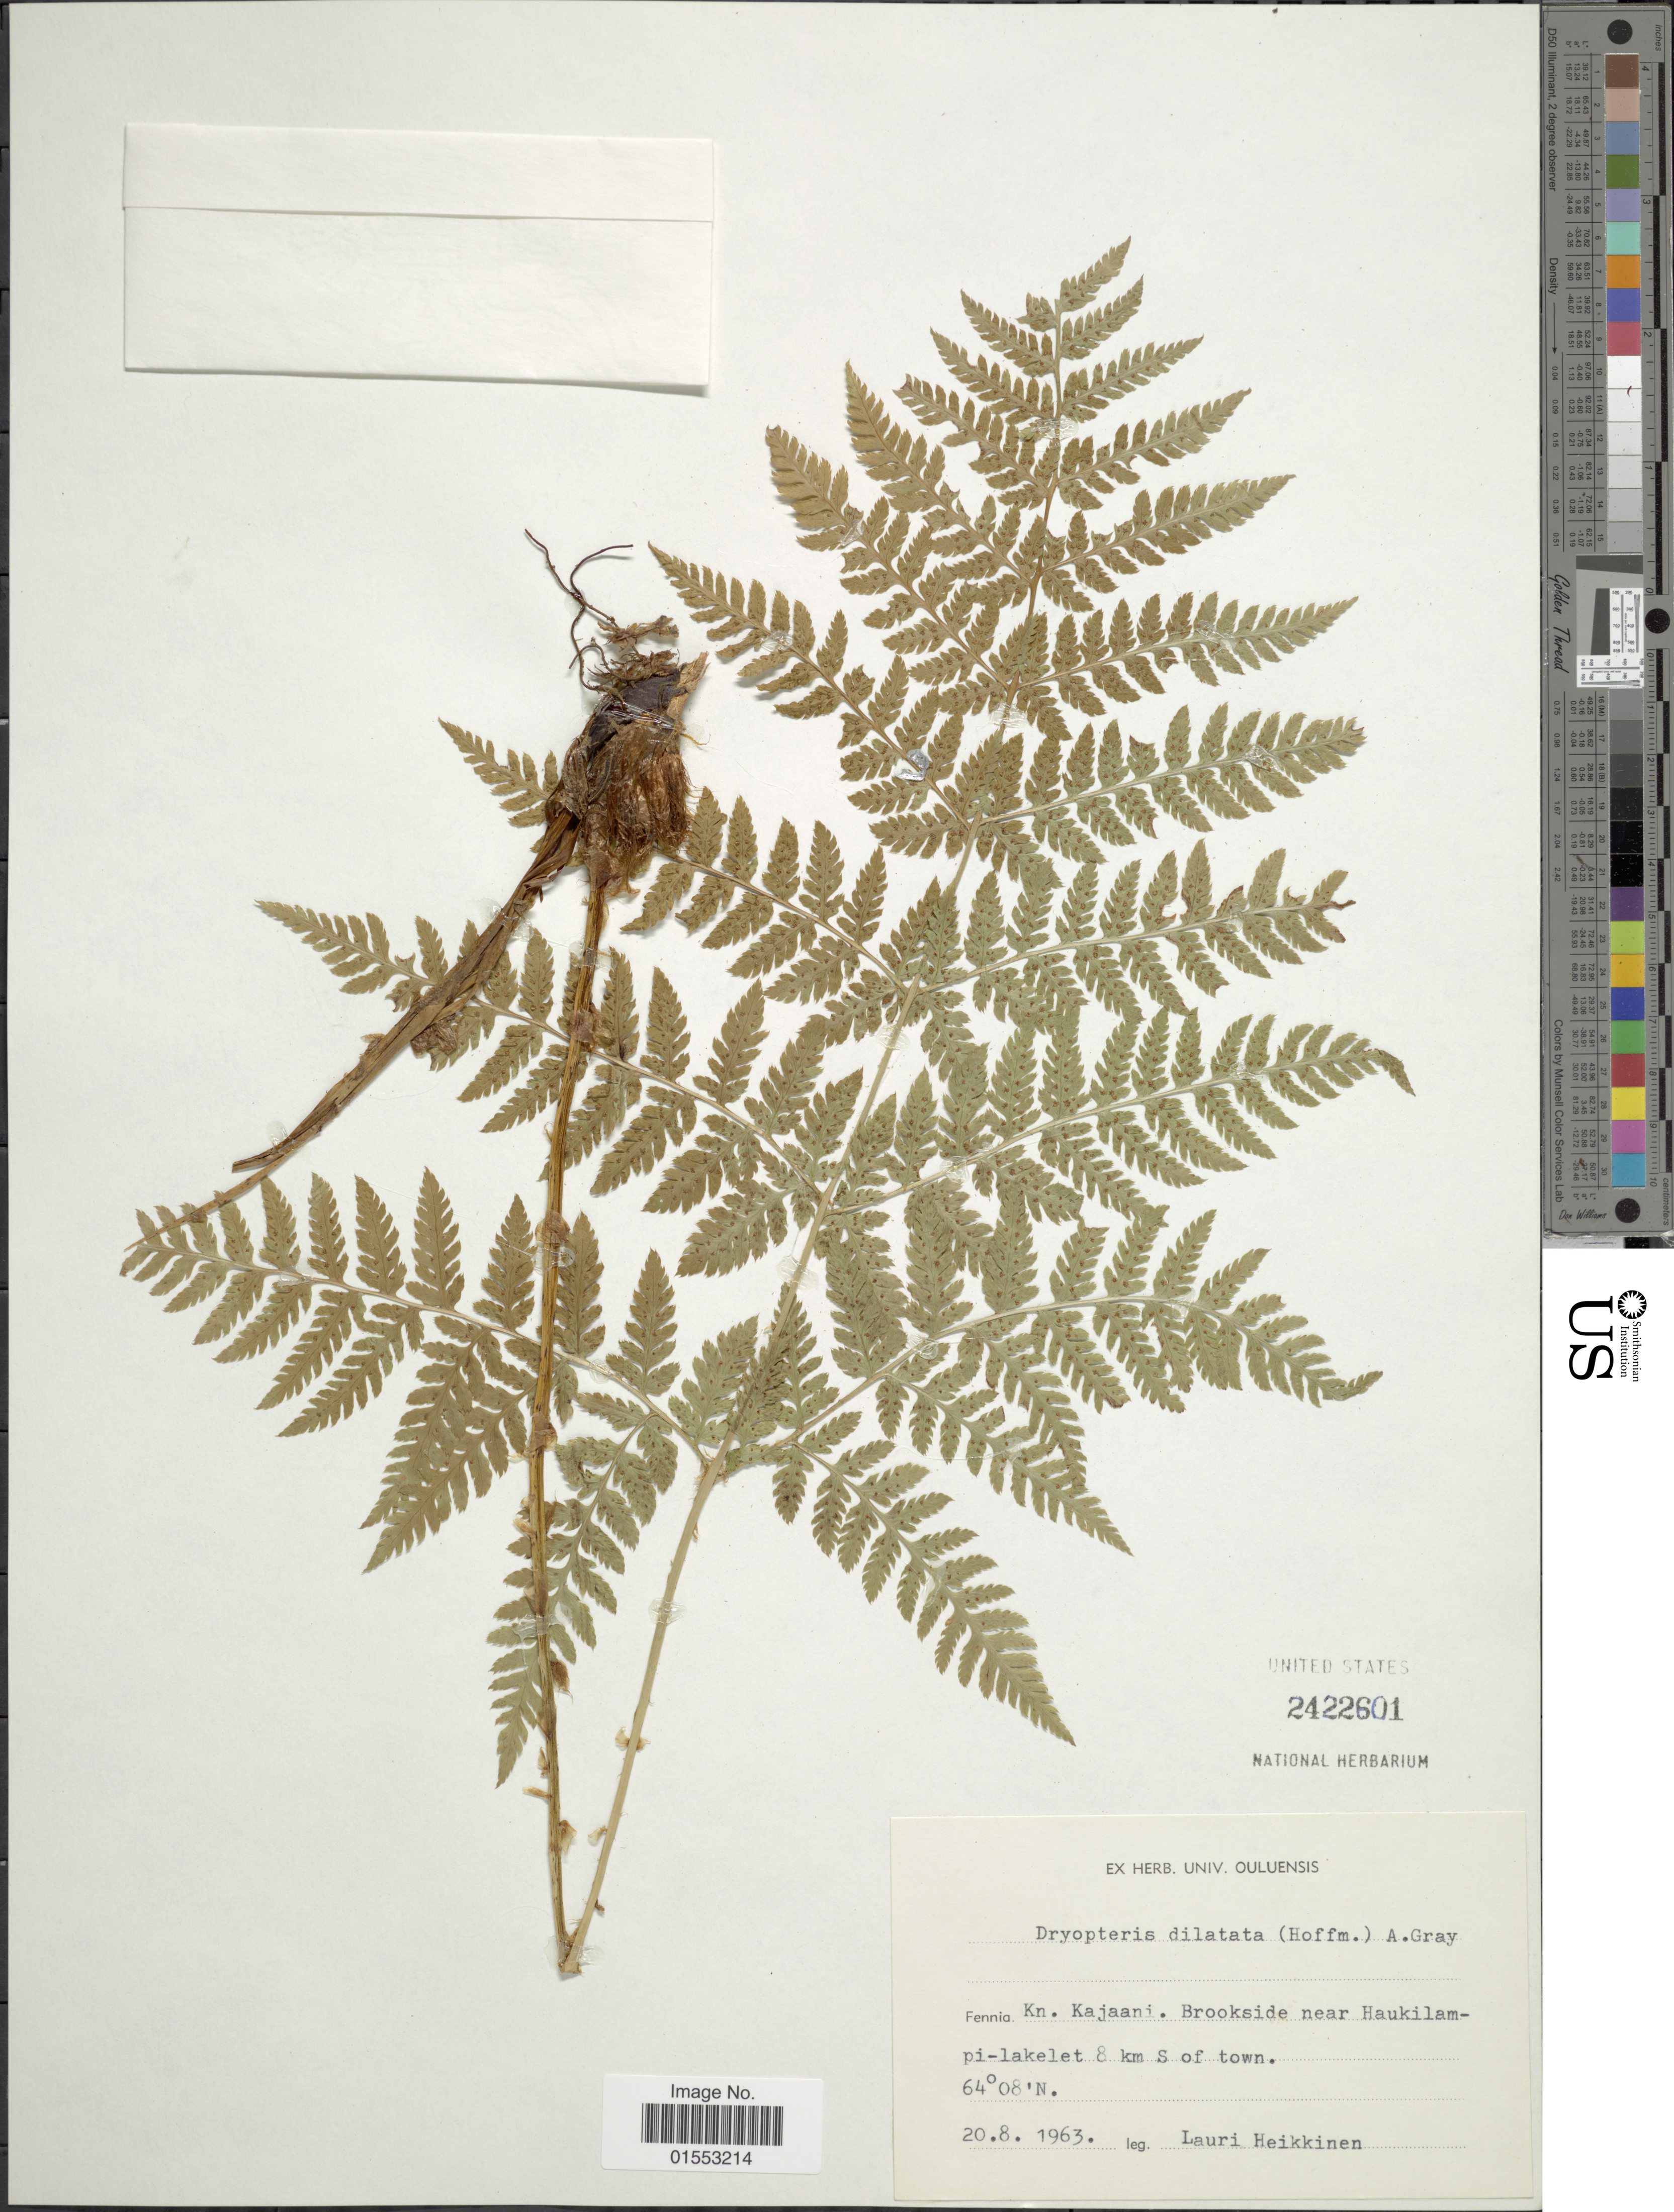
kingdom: Plantae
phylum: Tracheophyta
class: Polypodiopsida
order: Polypodiales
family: Dryopteridaceae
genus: Dryopteris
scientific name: Dryopteris dilatata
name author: (Hoffm.) A. Gray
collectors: L. Heikkinen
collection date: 1963-08-20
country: Finland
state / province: Kainuu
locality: Fennia. Kn. Kajaani. Brookside near Haukilampi-lakelet 8 km S of Town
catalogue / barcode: US 2422601